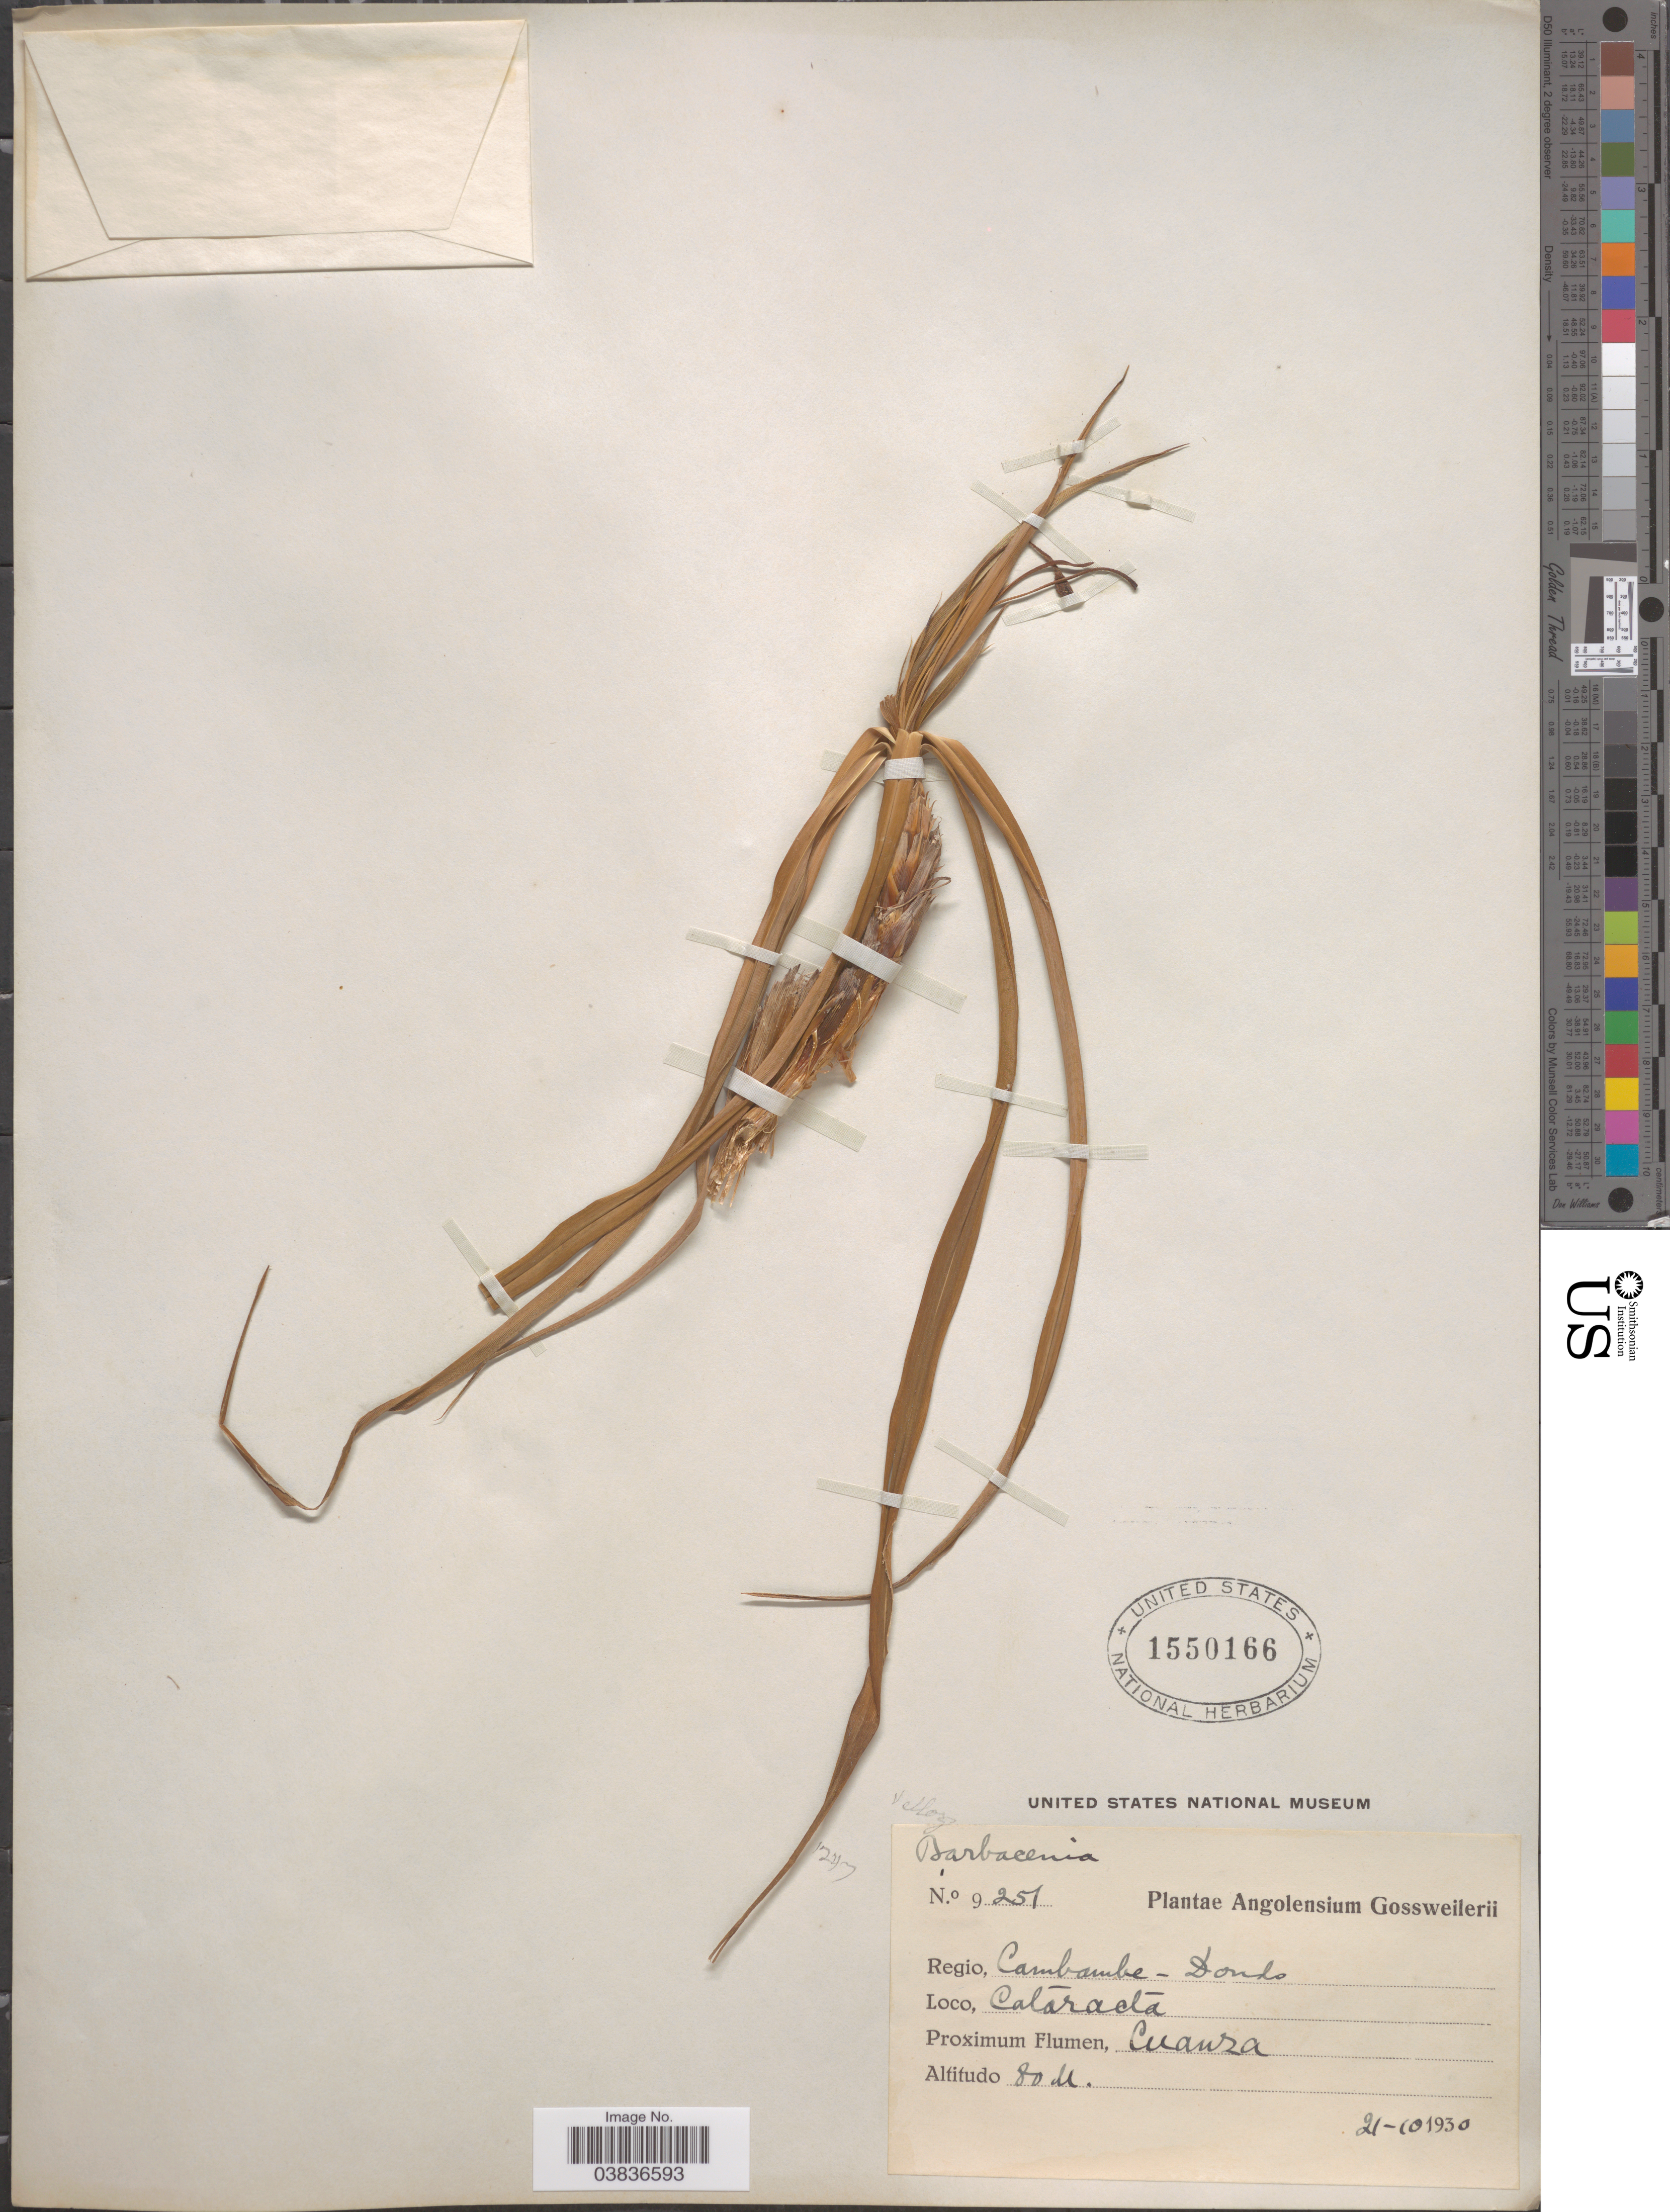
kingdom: Plantae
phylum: Tracheophyta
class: Liliopsida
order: Pandanales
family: Velloziaceae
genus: Xerophyta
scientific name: Xerophyta sp.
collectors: -. Gossweiler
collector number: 9251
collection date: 1930-10-21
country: Angola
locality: Regio, Cambambe - Dondo. Cataracta.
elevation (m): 80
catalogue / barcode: US 1550166